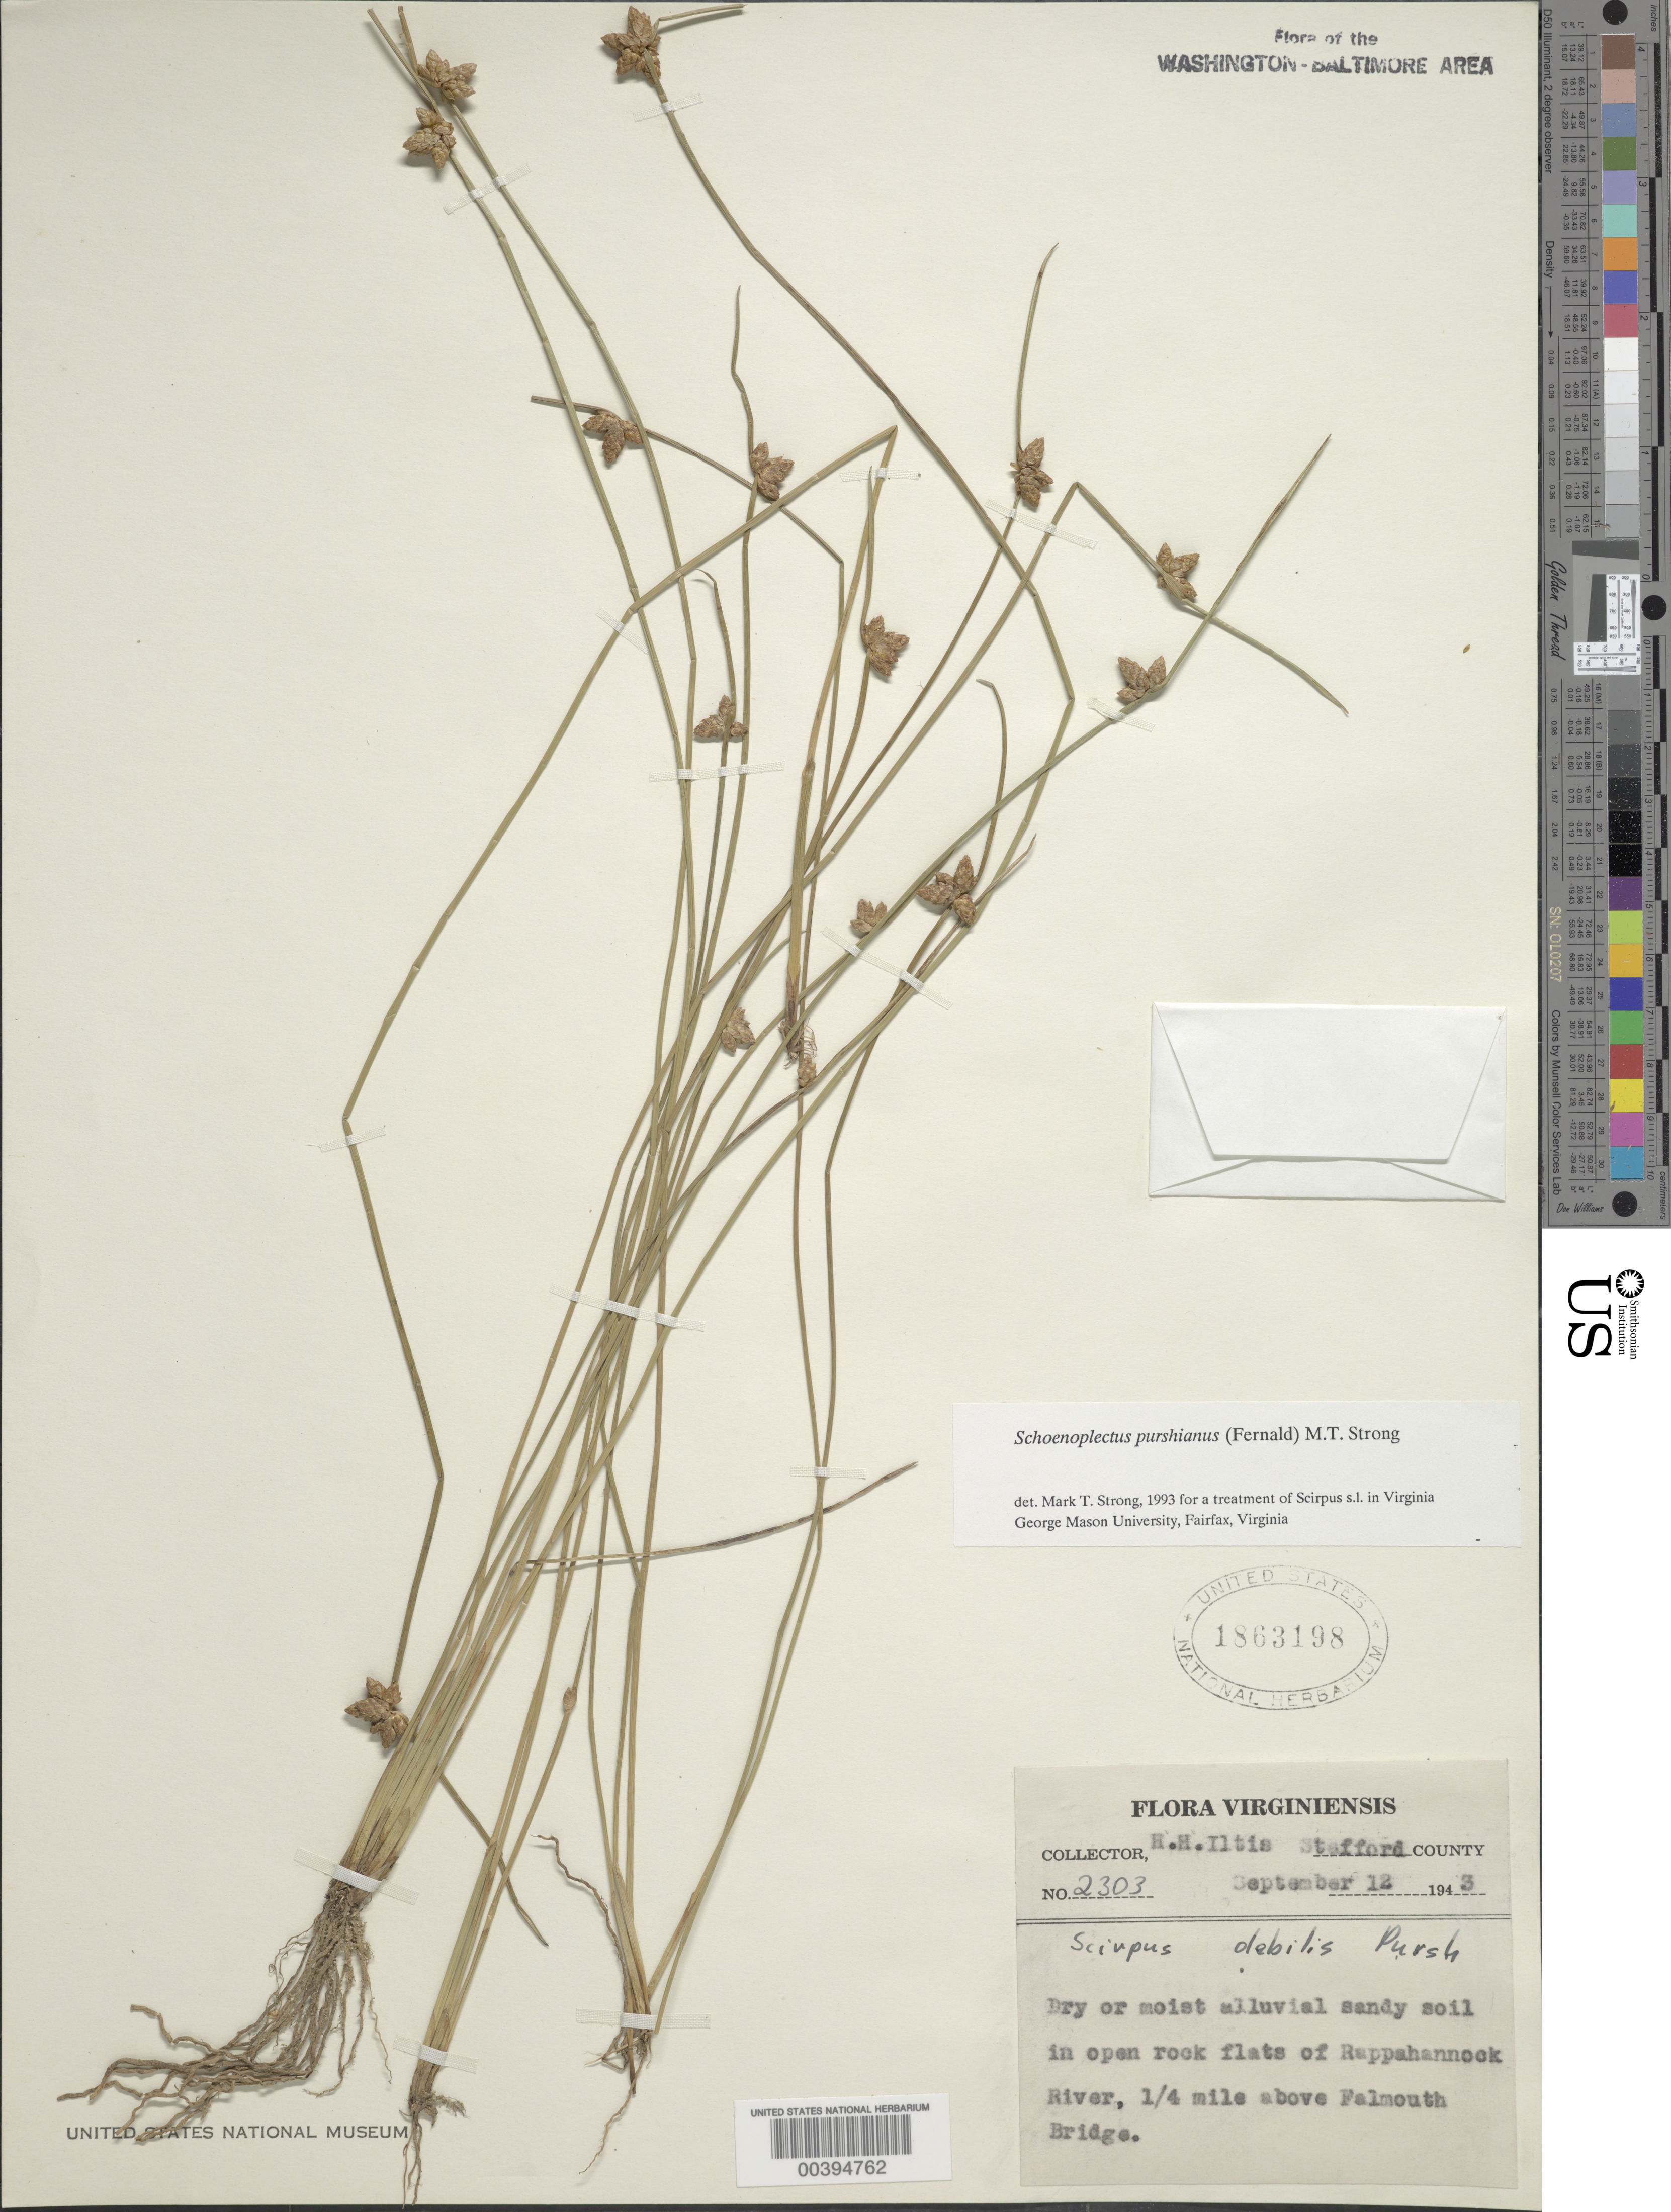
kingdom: Plantae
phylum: Tracheophyta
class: Liliopsida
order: Poales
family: Cyperaceae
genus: Schoenoplectus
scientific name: Schoenoplectus purshianus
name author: (Fernald) M.T. Strong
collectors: H. H. Iltis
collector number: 2303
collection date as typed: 12 Sep 1943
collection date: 1943-09-12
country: United States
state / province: Virginia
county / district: Stafford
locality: flats of Rappahannock River, .25 M above Falmouth Bridge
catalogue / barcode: US 1863198